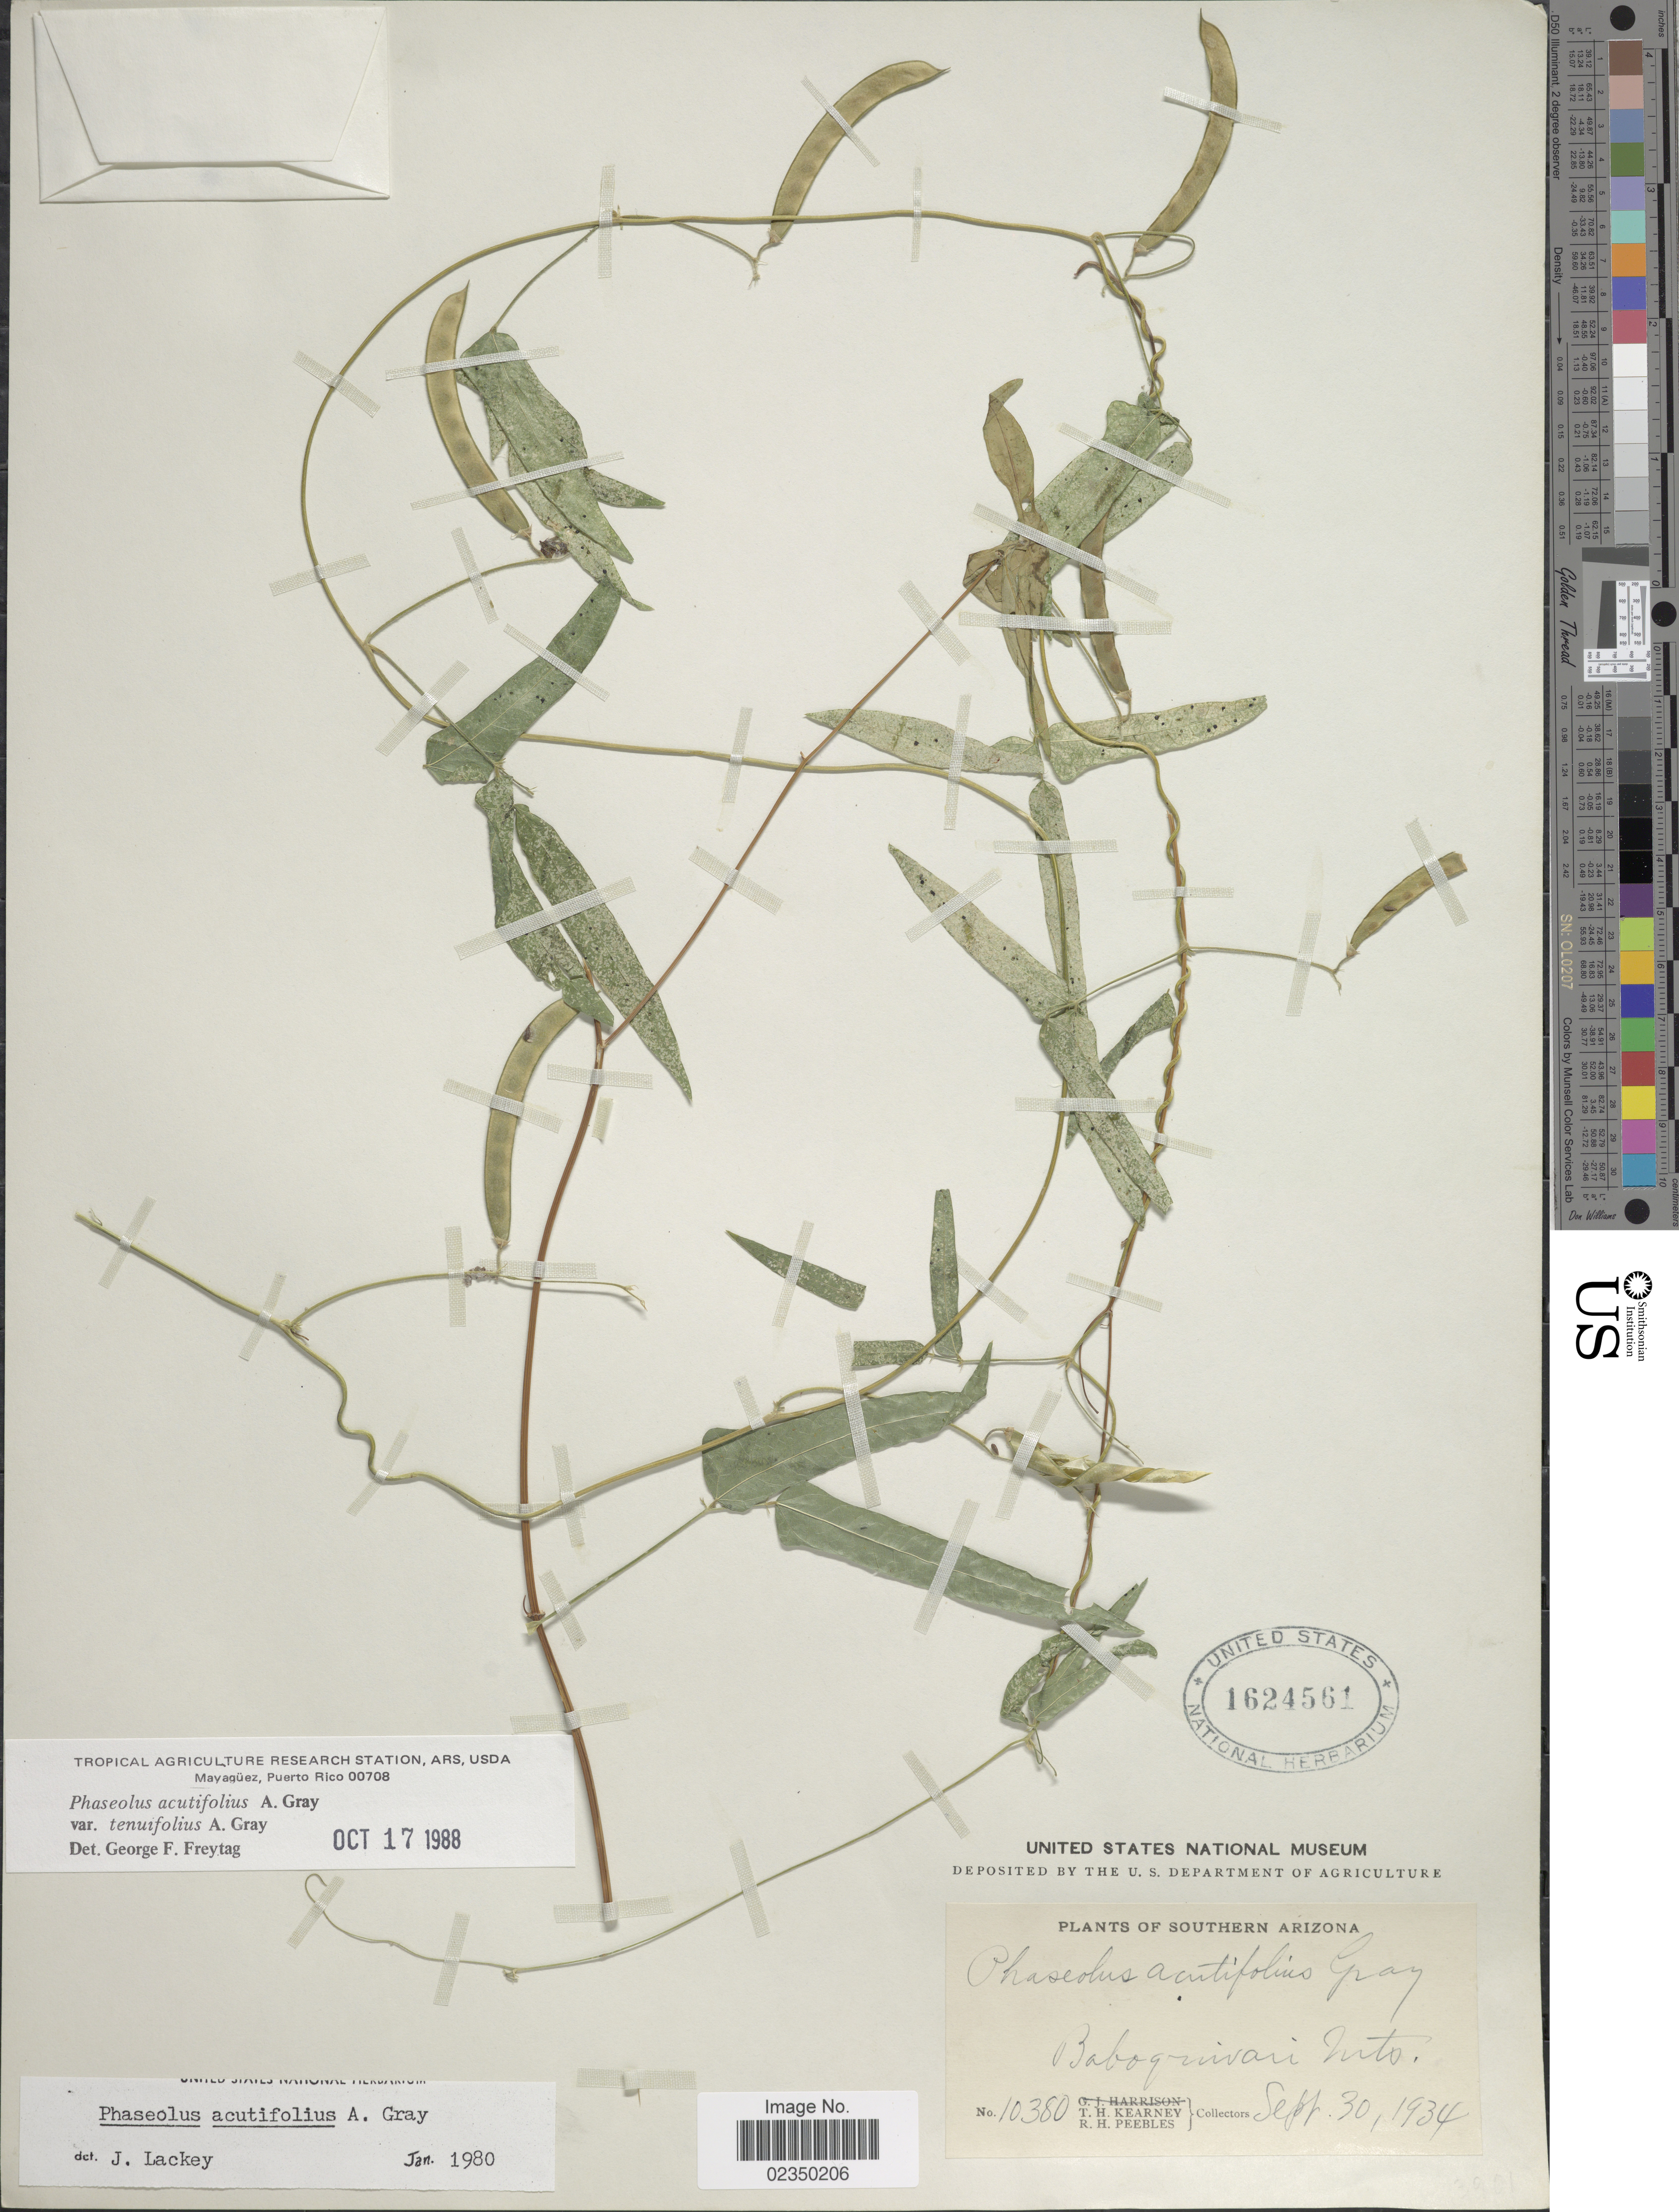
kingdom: Plantae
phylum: Tracheophyta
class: Magnoliopsida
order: Fabales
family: Fabaceae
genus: Phaseolus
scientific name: Phaseolus acutifolius var. tenuifolius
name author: A. Gray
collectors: T. H. Kearney & R. H. Peebles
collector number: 10380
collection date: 1934-09-30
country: United States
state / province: Arizona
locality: Southern Arizona, Baboquivari Mts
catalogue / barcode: US 1624561